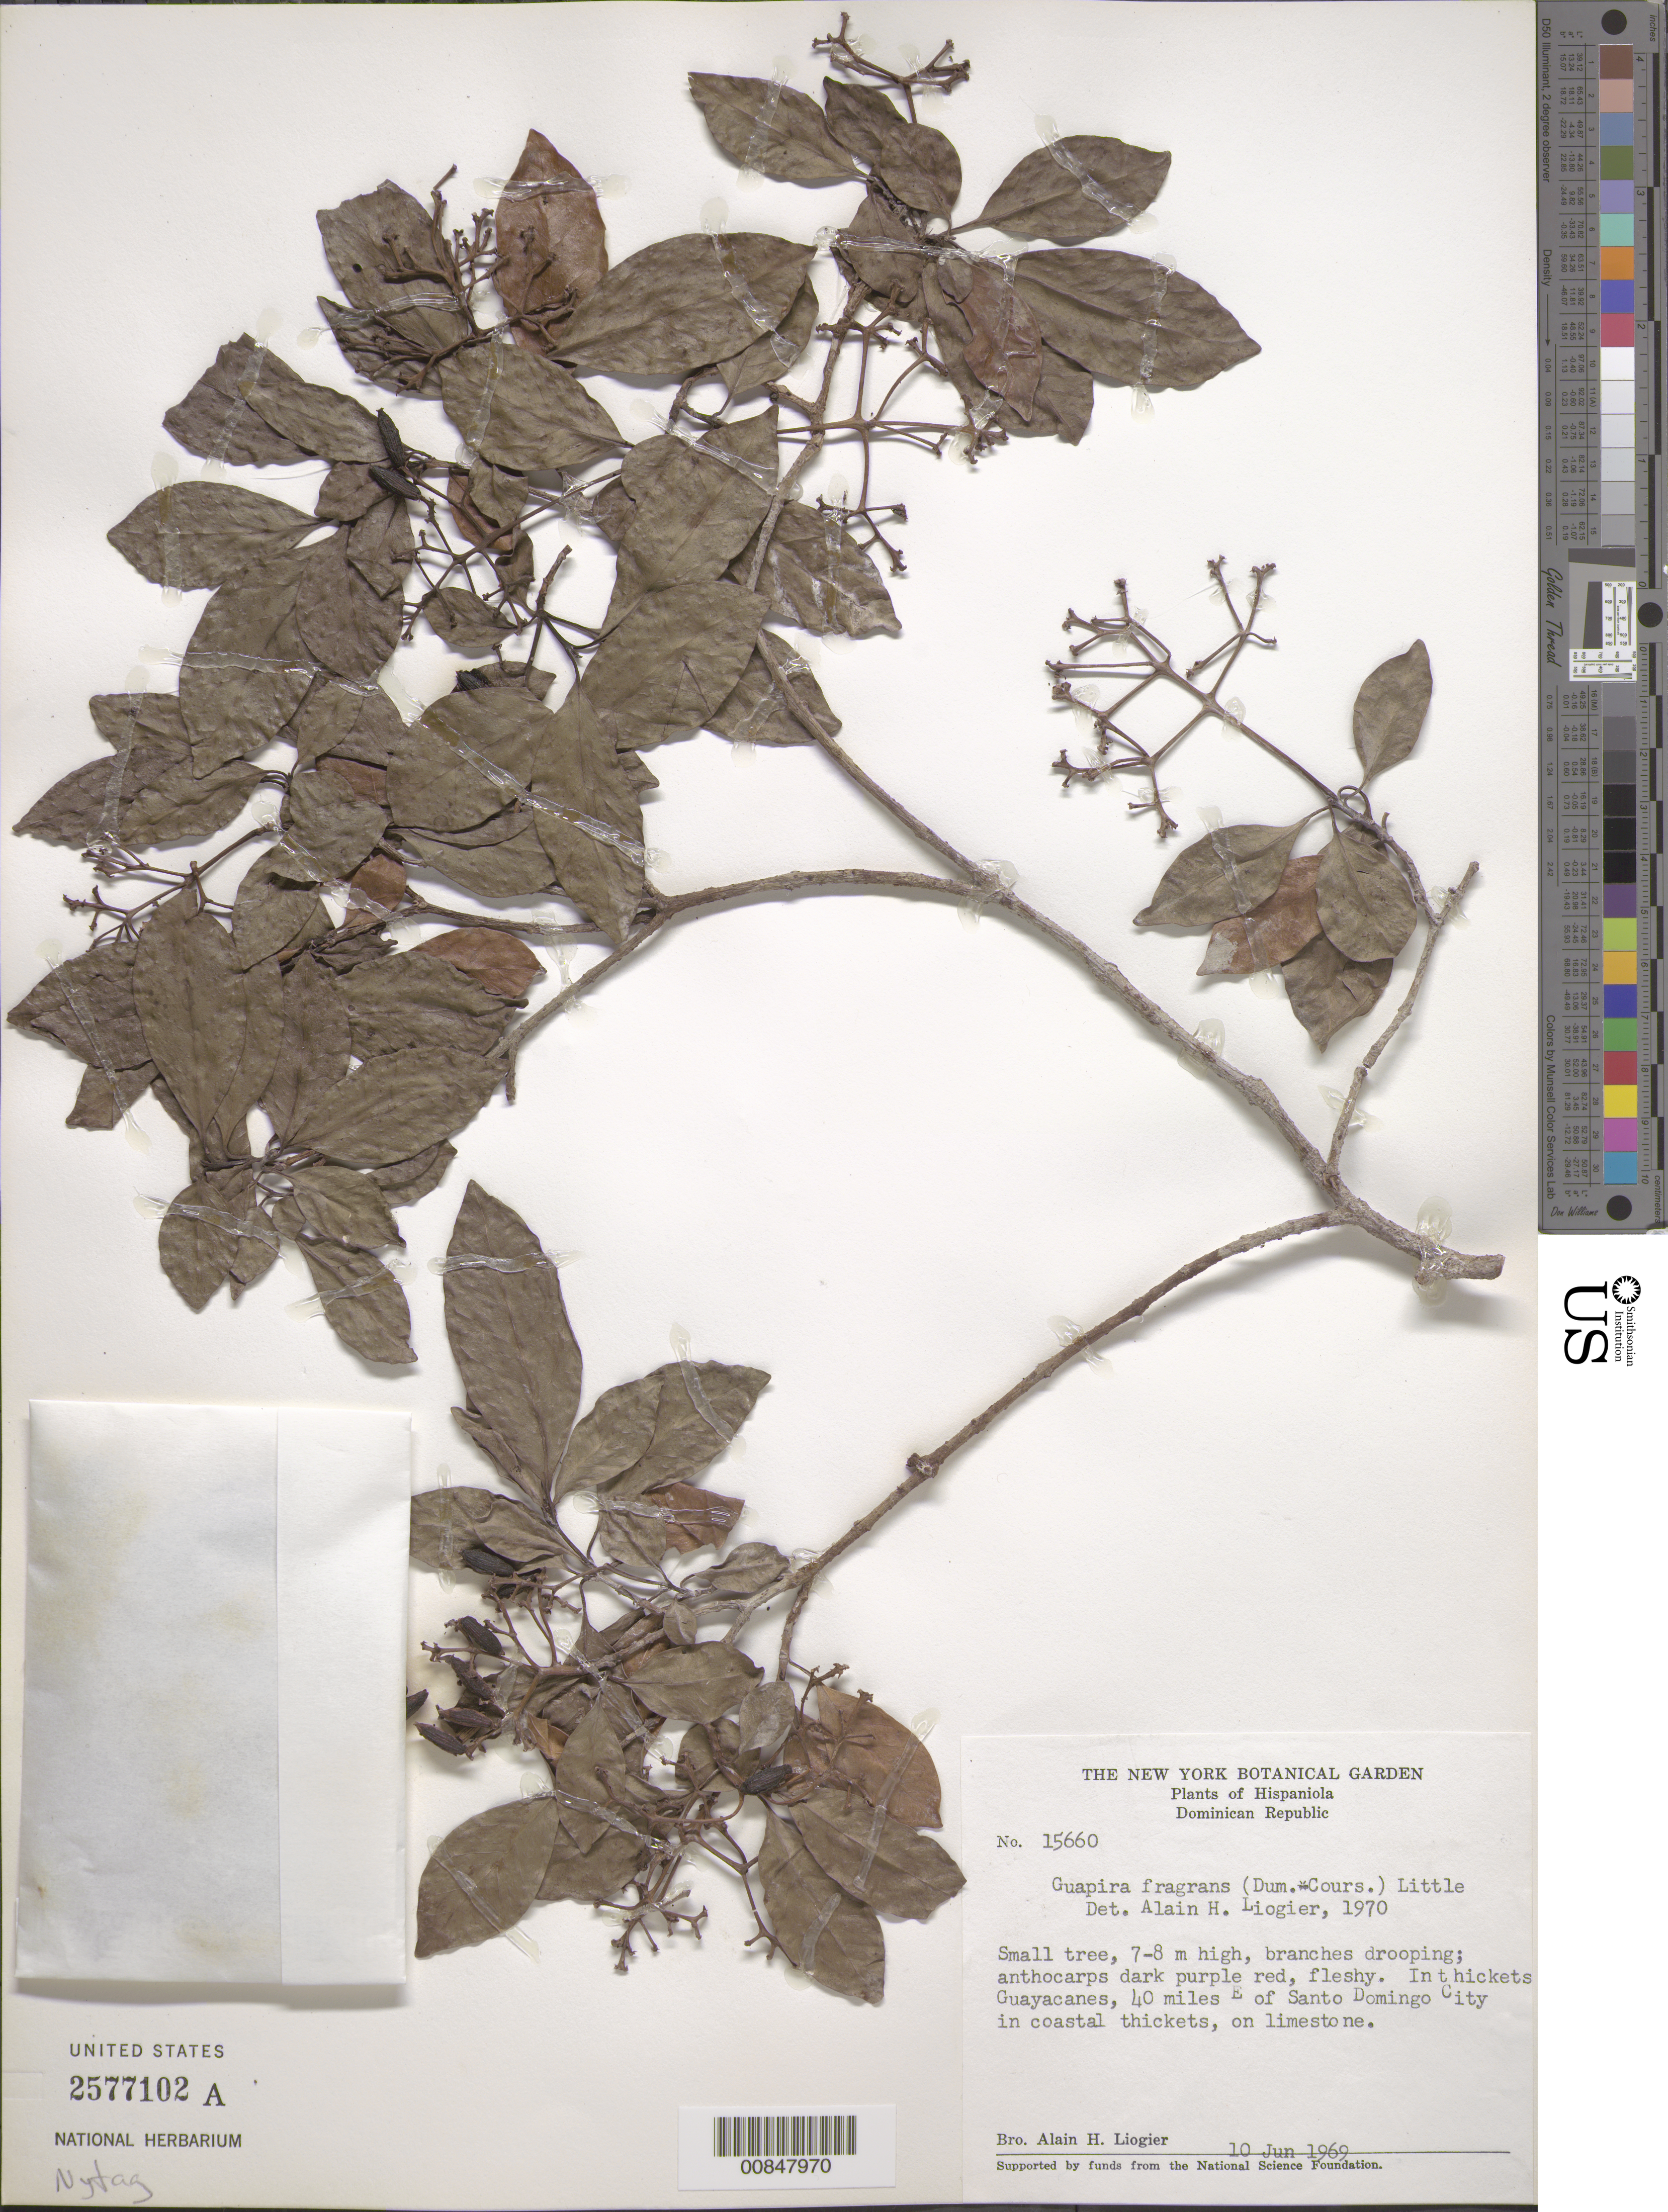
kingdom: Plantae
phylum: Tracheophyta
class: Magnoliopsida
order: Caryophyllales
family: Nyctaginaceae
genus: Guapira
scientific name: Guapira fragrans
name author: (Dum. Cours.) Little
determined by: Liogier, Alain H.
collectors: A. H. Liogier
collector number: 15660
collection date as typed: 10 Jun 1969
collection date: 1969-06-10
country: Dominican Republic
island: Hispaniola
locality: Guayacanes, 40 miles E of Santo Domingo City.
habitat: In coastal thickets. On limestone.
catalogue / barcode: US 2577102A